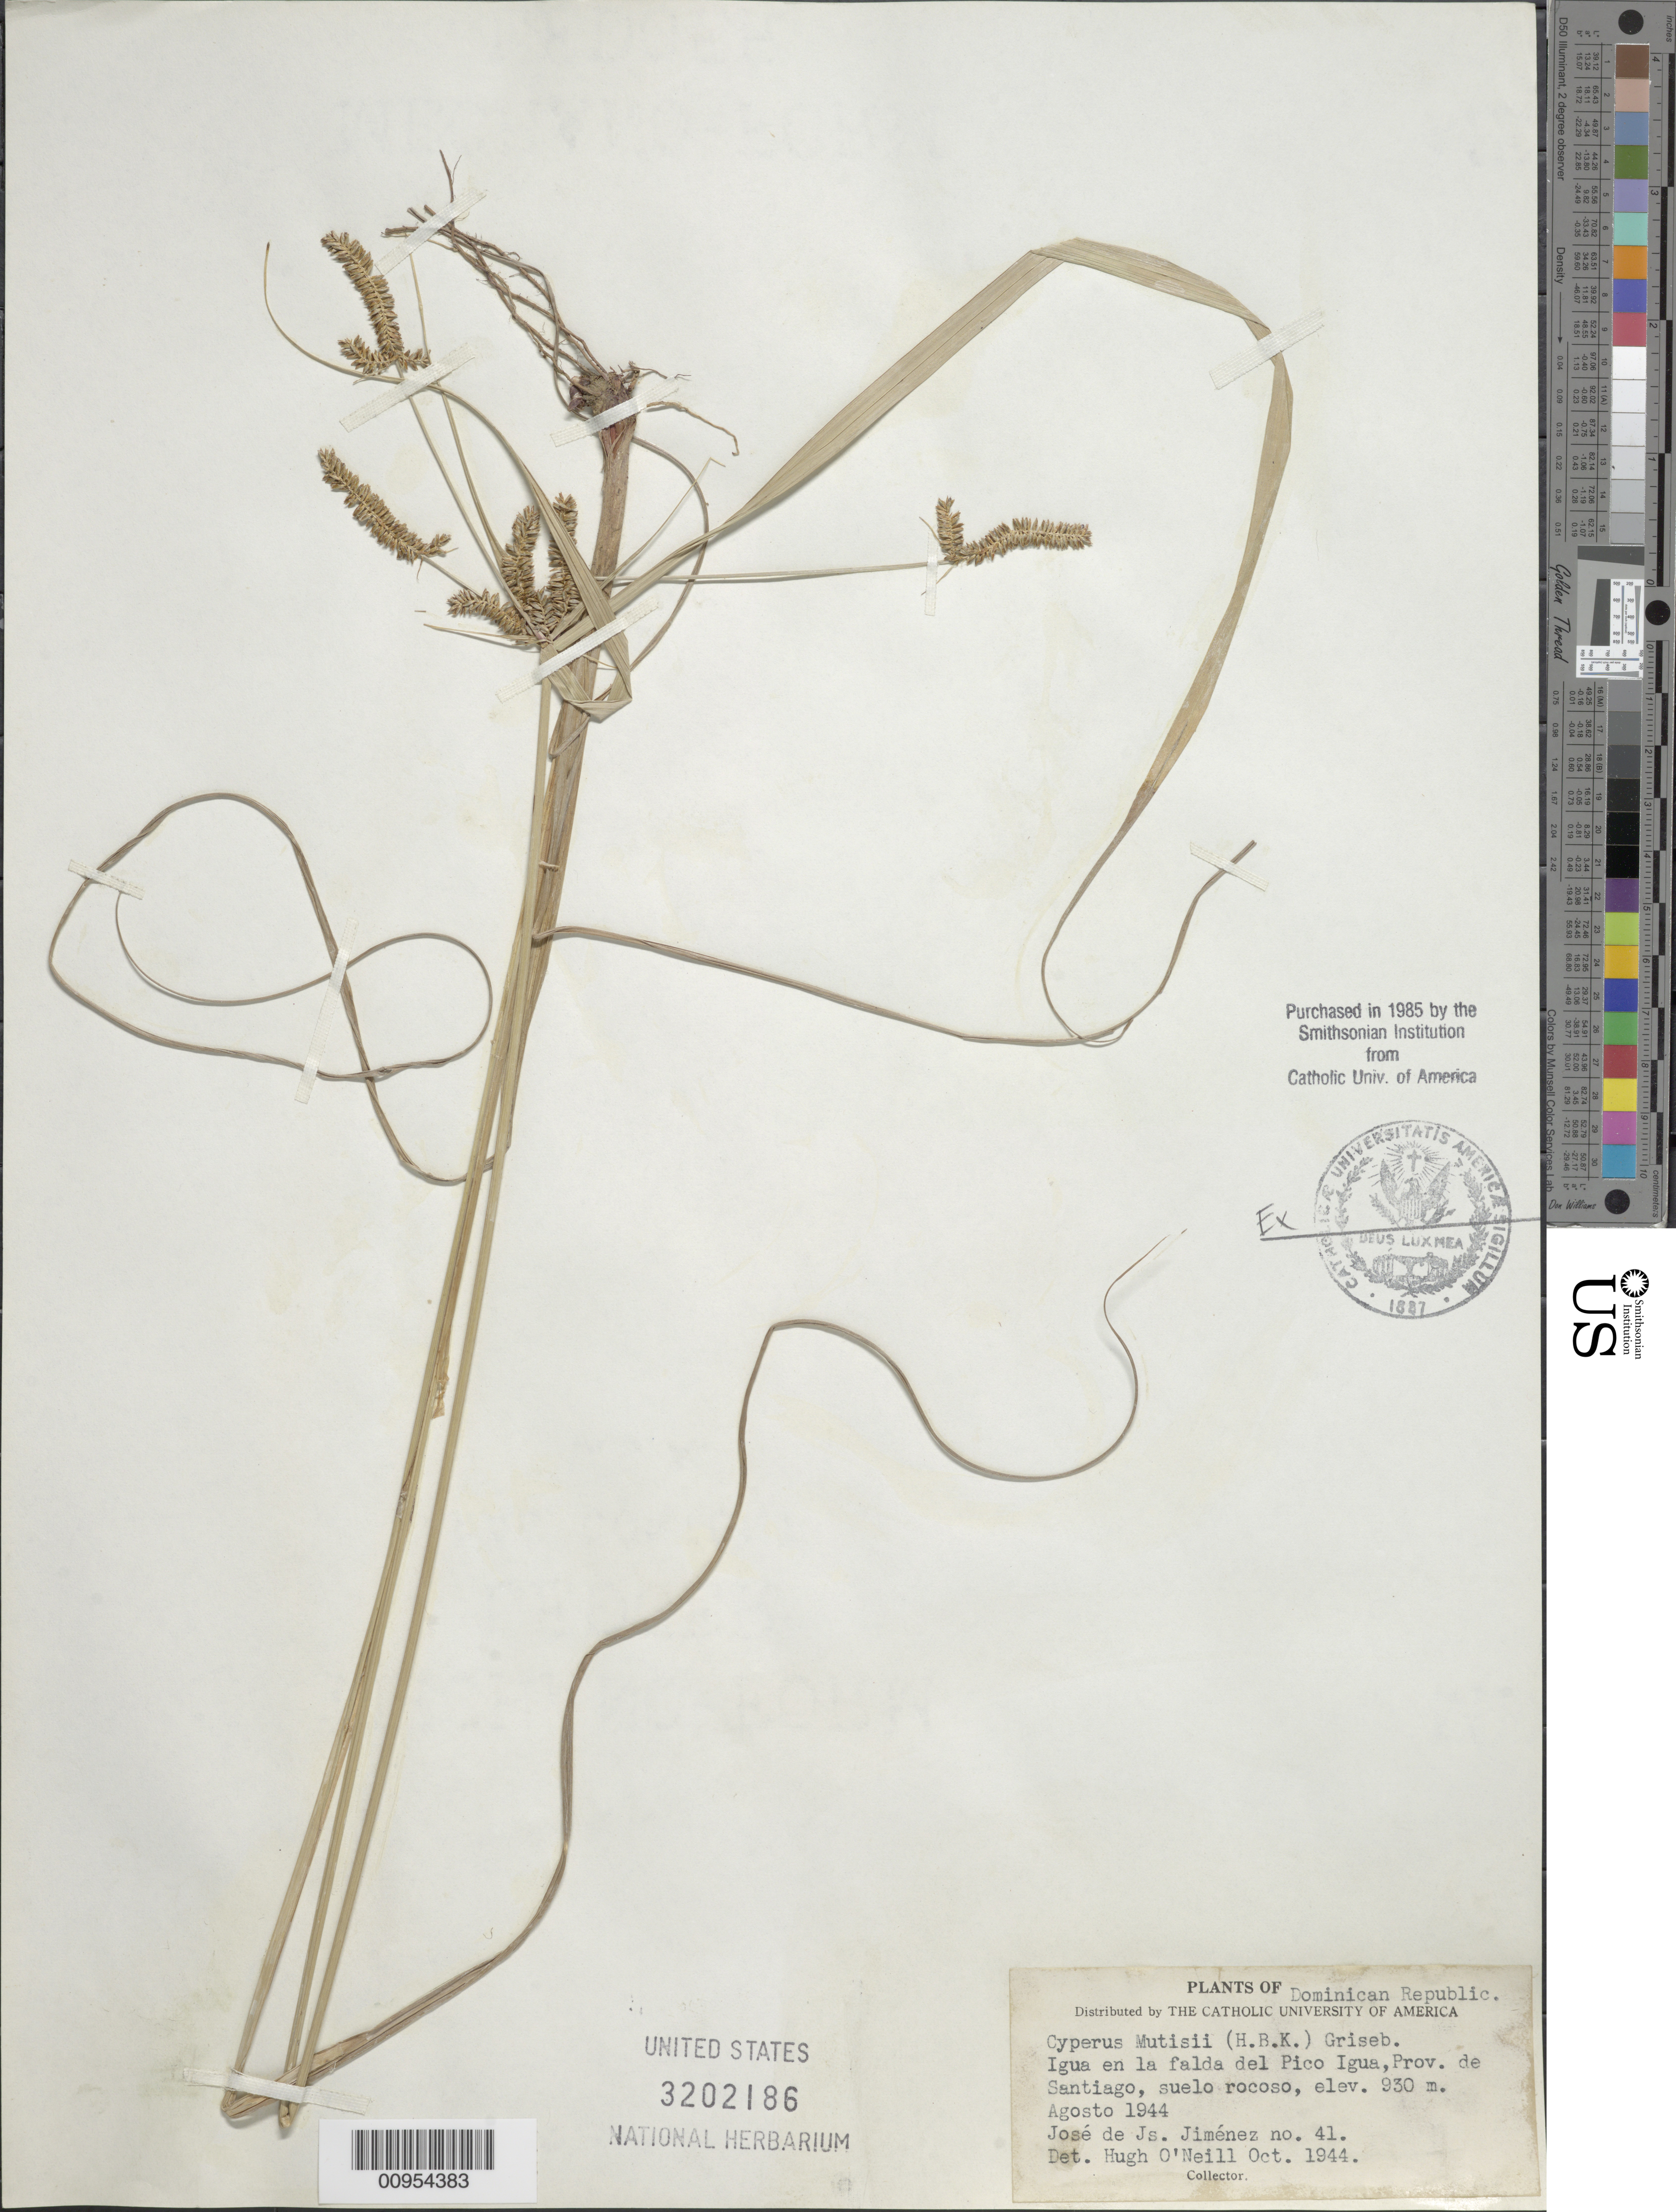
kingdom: Plantae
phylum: Tracheophyta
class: Liliopsida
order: Poales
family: Cyperaceae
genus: Cyperus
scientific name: Cyperus mutisii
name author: (Kunth) Andersson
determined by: O'Neill, Hugh T.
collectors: J. J. Jiménez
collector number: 41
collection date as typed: Aug 1944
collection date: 1944-08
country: Dominican Republic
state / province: Santiago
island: Hispaniola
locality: Igua en la falda del Pico Igua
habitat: Suelo rocoso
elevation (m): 930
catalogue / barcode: US 3202186